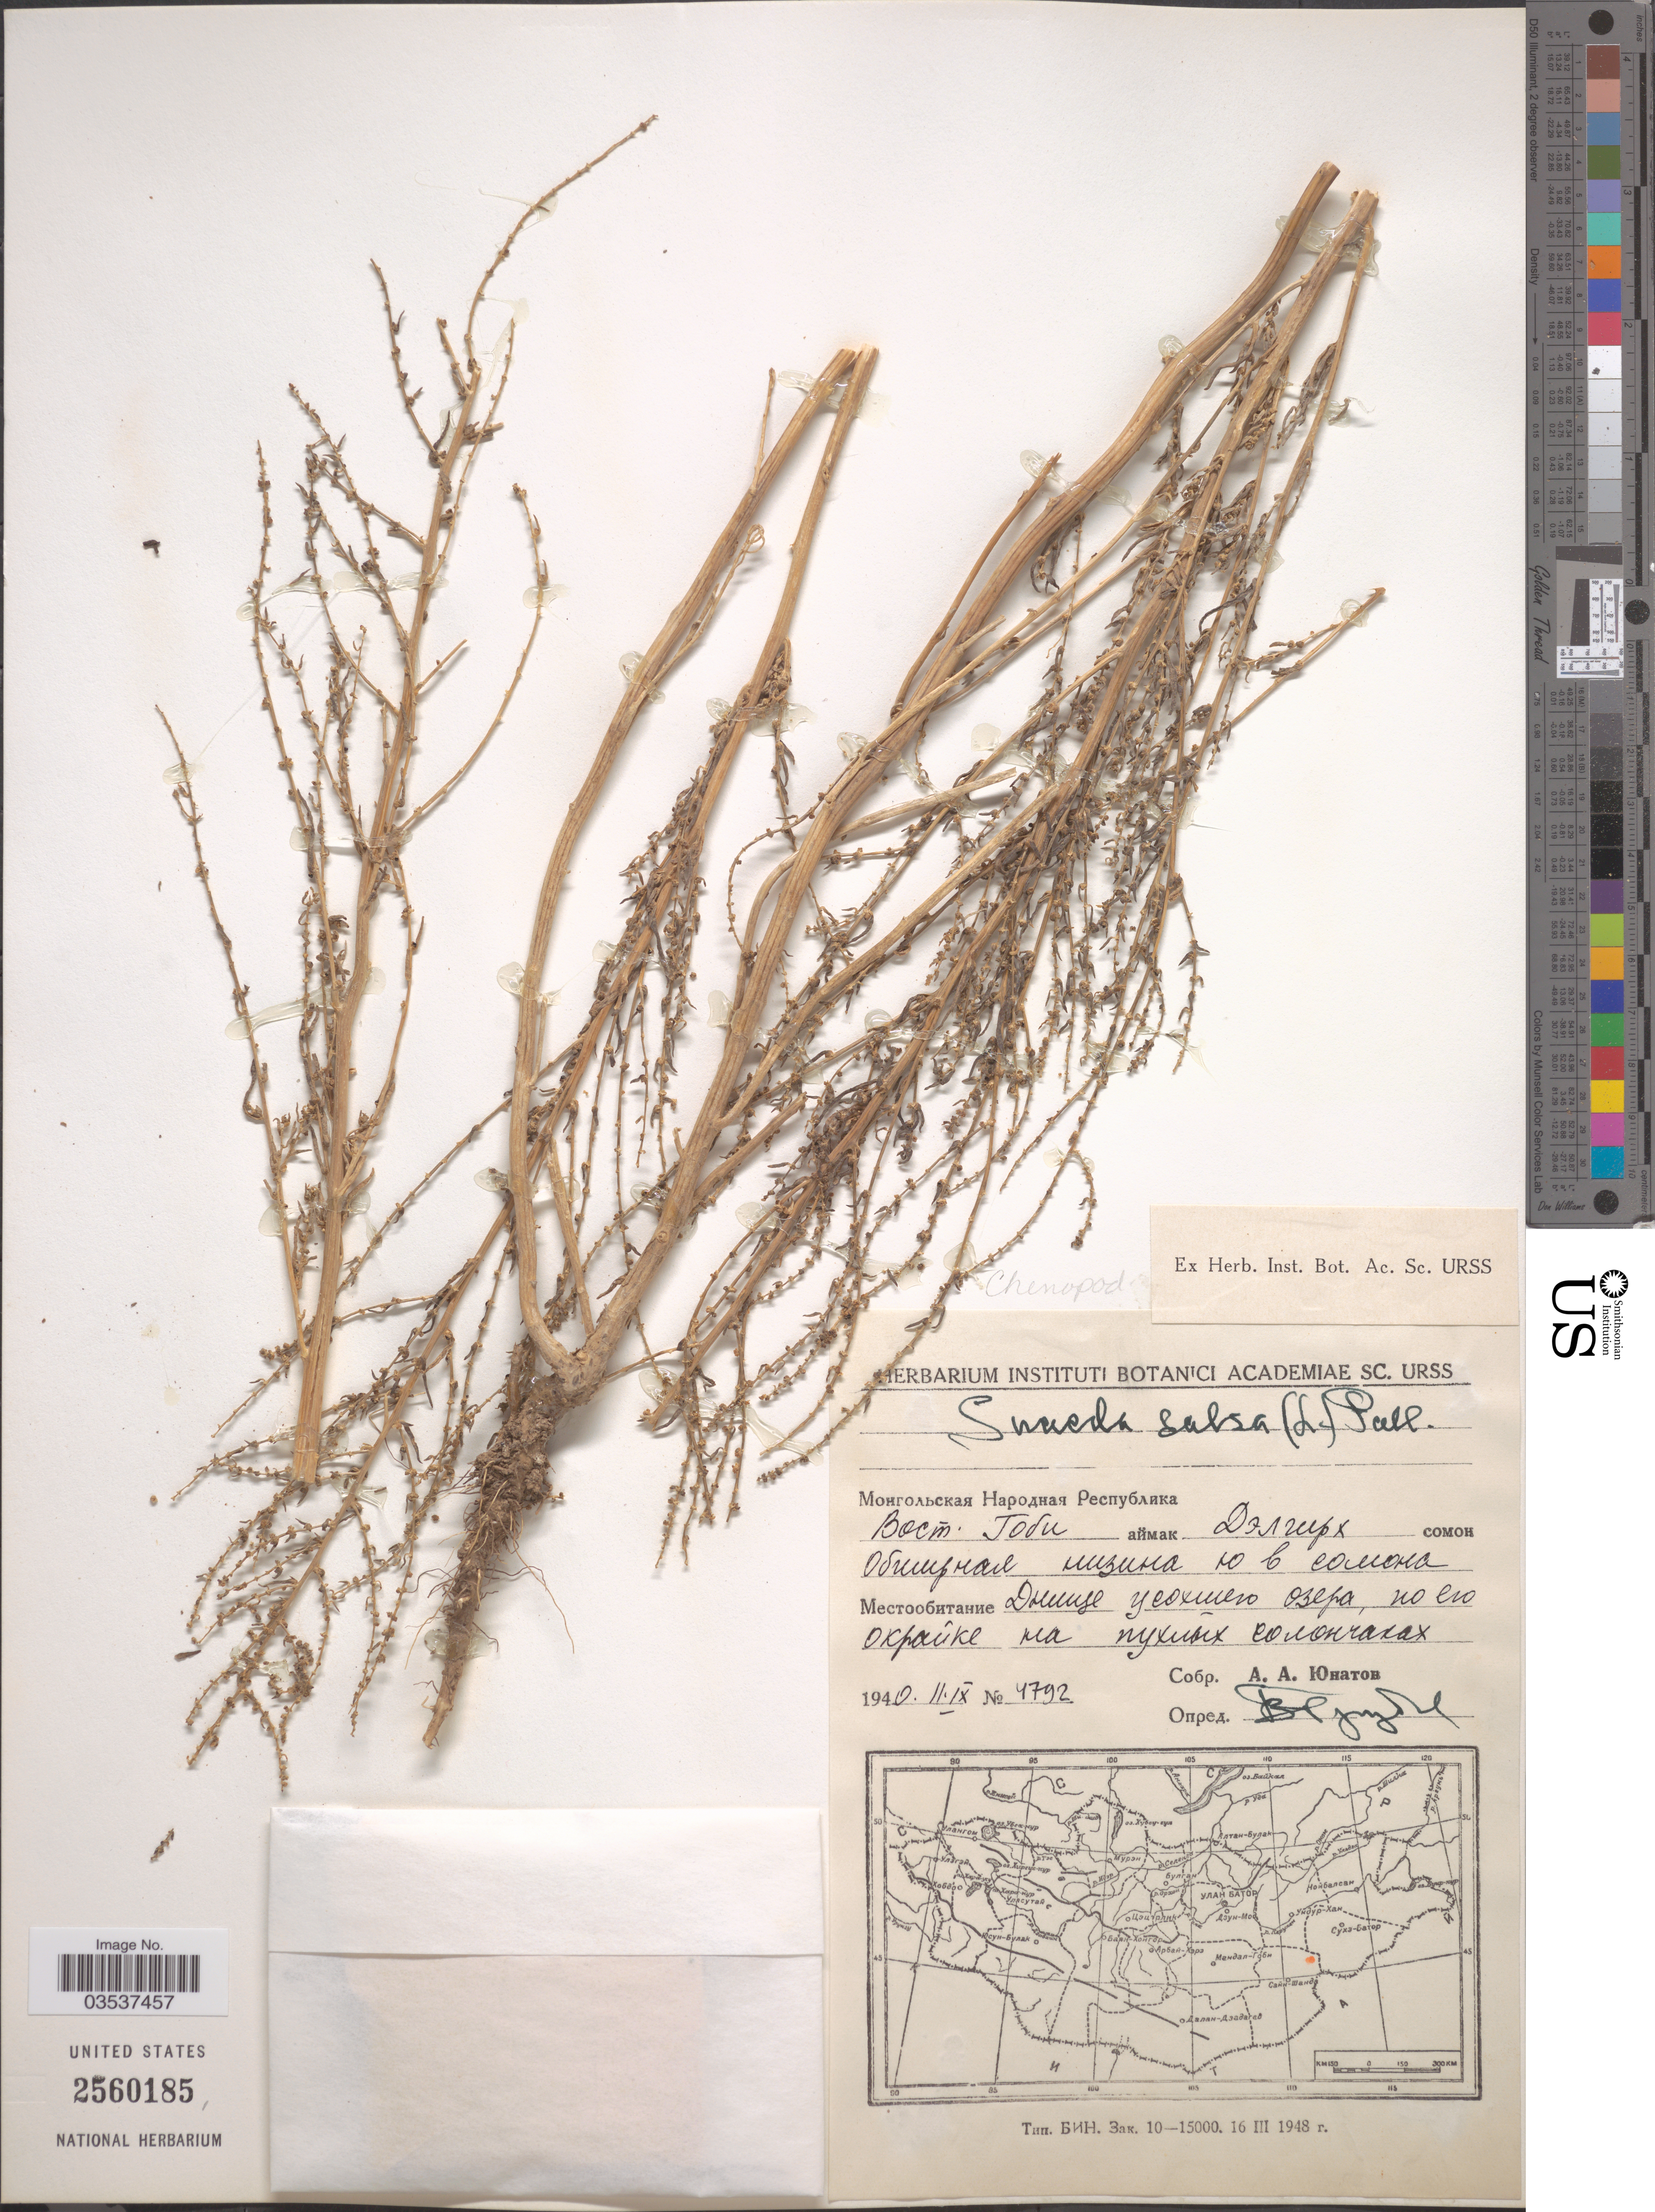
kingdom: Plantae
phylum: Tracheophyta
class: Magnoliopsida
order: Caryophyllales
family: Amaranthaceae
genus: Suaeda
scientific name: Suaeda salsa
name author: (L.) Pall.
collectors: A. Unatov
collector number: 4792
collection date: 1940-09-11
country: Mongolia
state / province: Dornogov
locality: Delgereh.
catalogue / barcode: US 2560185